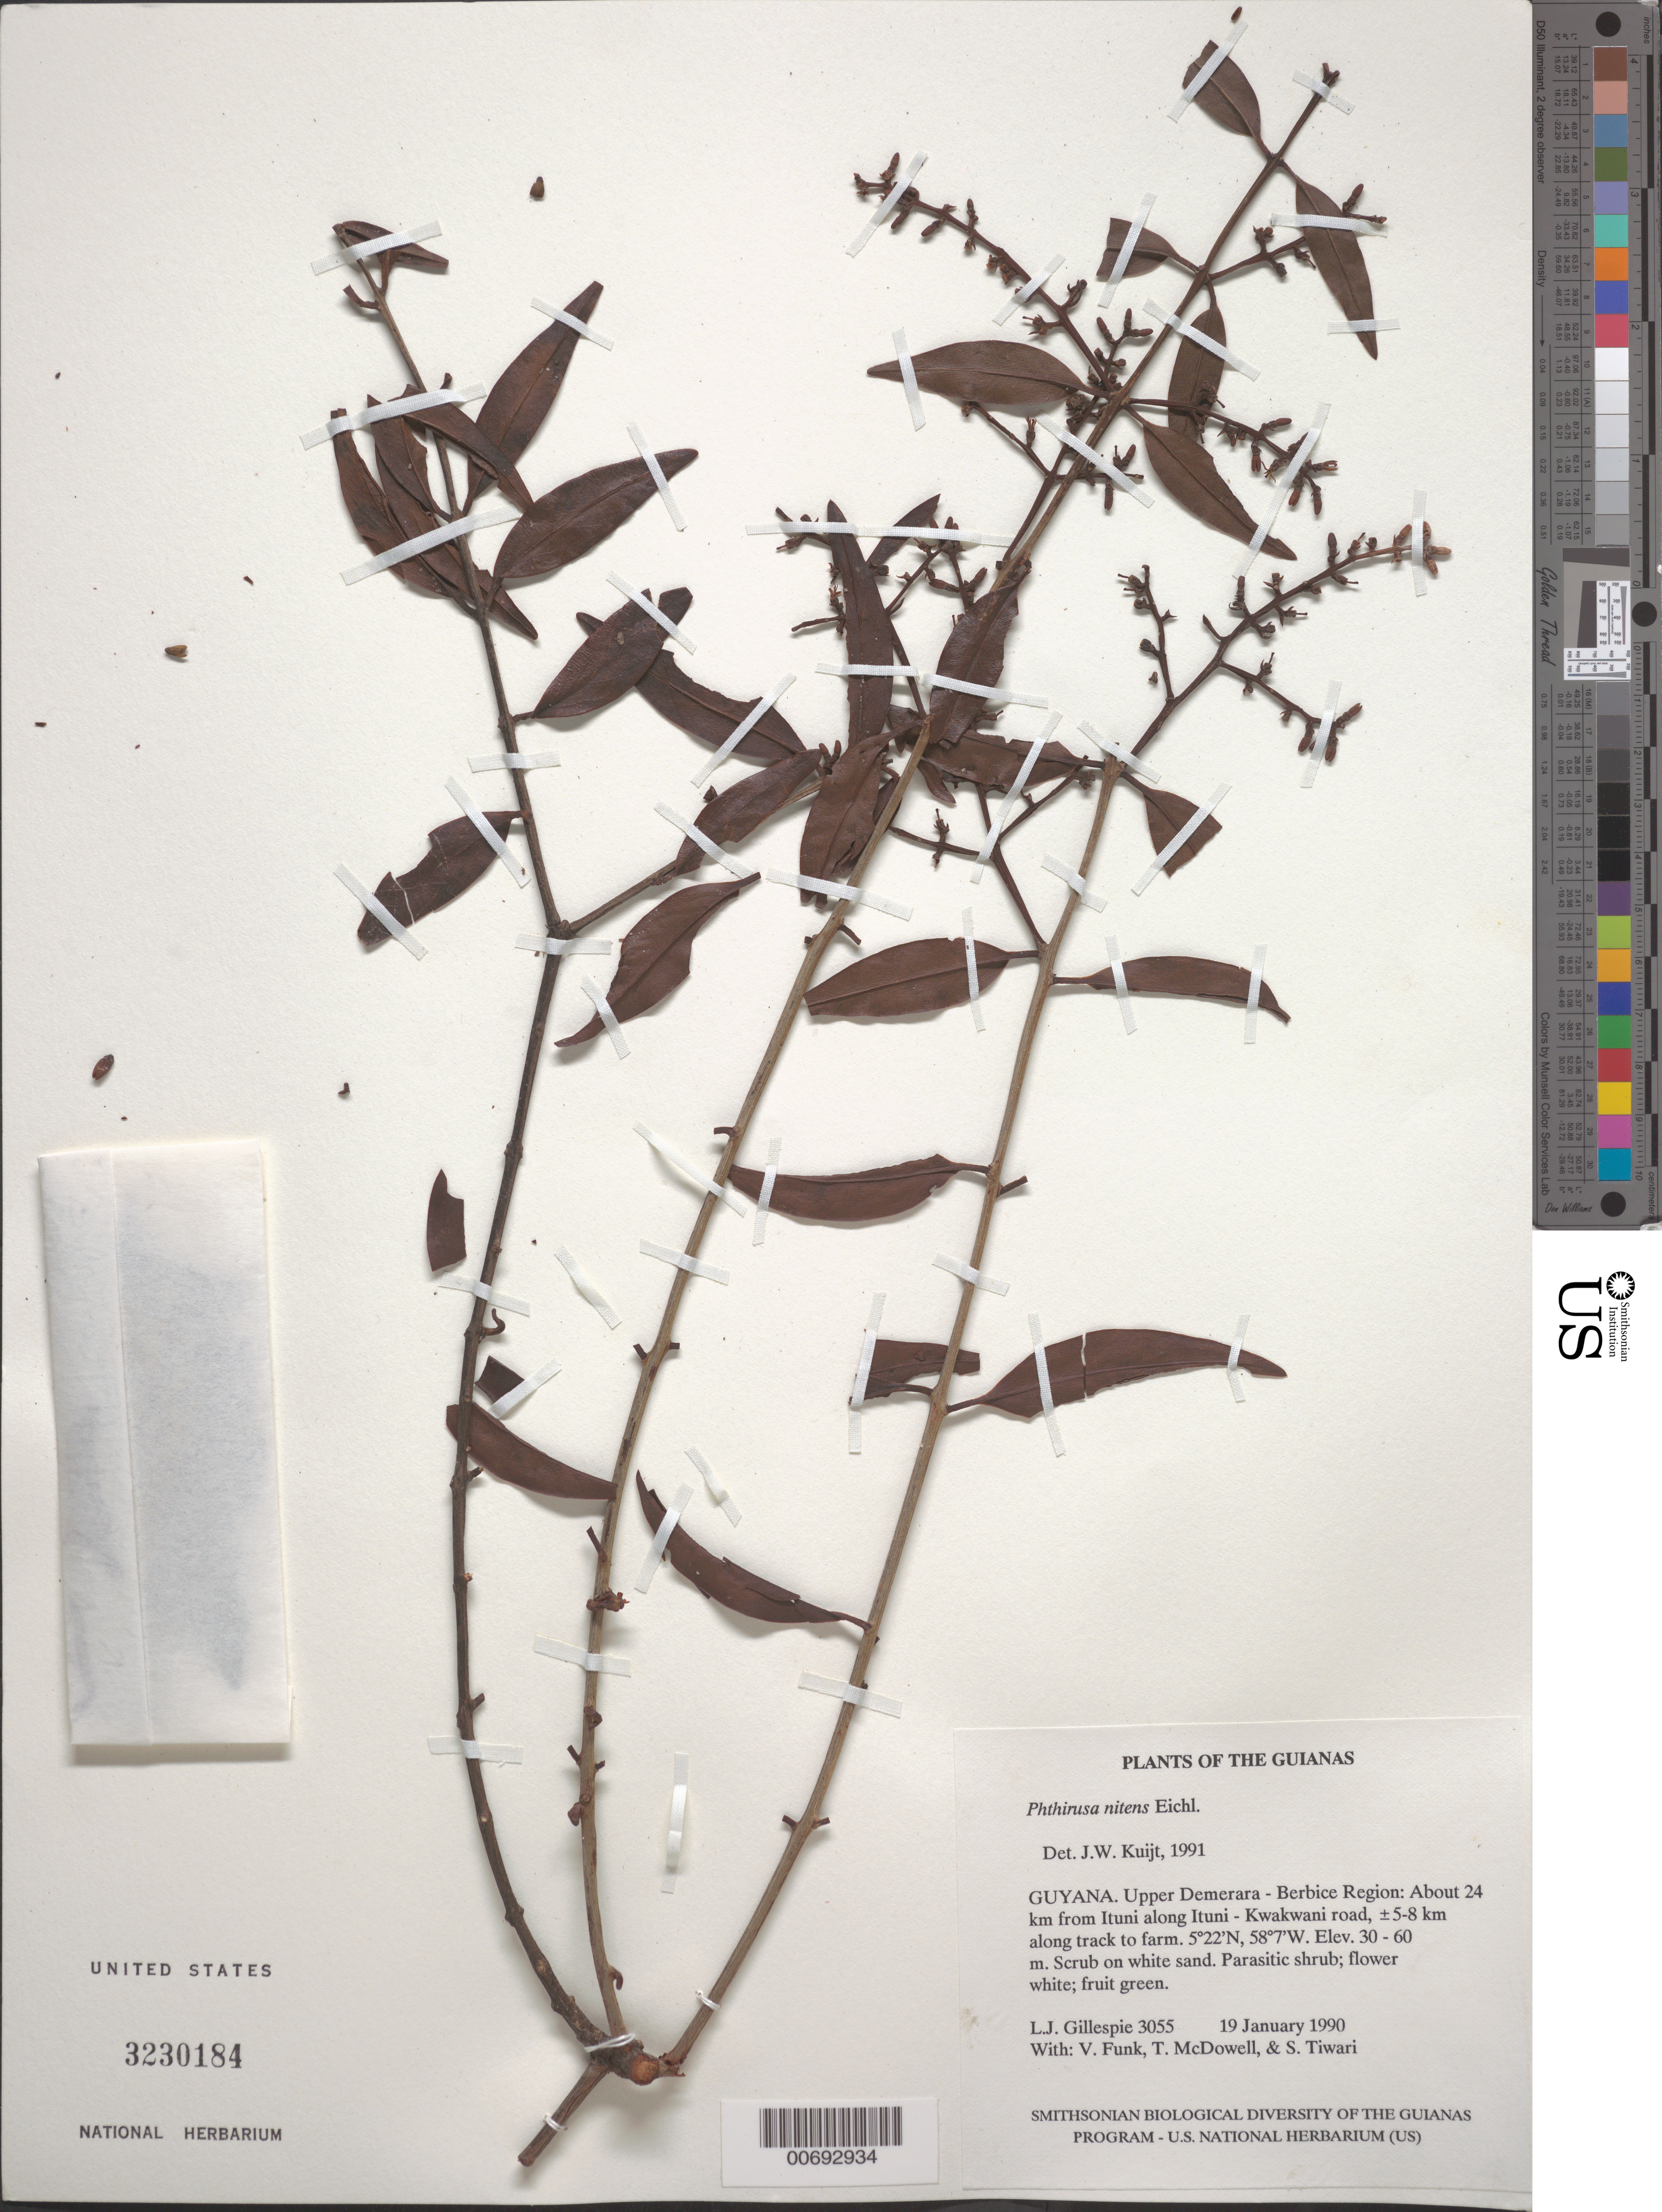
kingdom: Plantae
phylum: Tracheophyta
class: Magnoliopsida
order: Santalales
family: Loranthaceae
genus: Phthirusa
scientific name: Phthirusa nitens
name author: (Mart.) Eichler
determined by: Kuijt, Job, (CANADA)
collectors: L. J. Gillespie, V. Funk, T. McDowell & S. Tiwari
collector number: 3055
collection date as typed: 19 January 1990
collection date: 1990-01-19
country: Guyana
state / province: U. Demerara-Berbice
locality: About 24 km from Ituni along Ituni - Kwakwani road, ±5-8 km along track to farm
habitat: Scrub on white sand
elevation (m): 30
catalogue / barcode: US 3230184